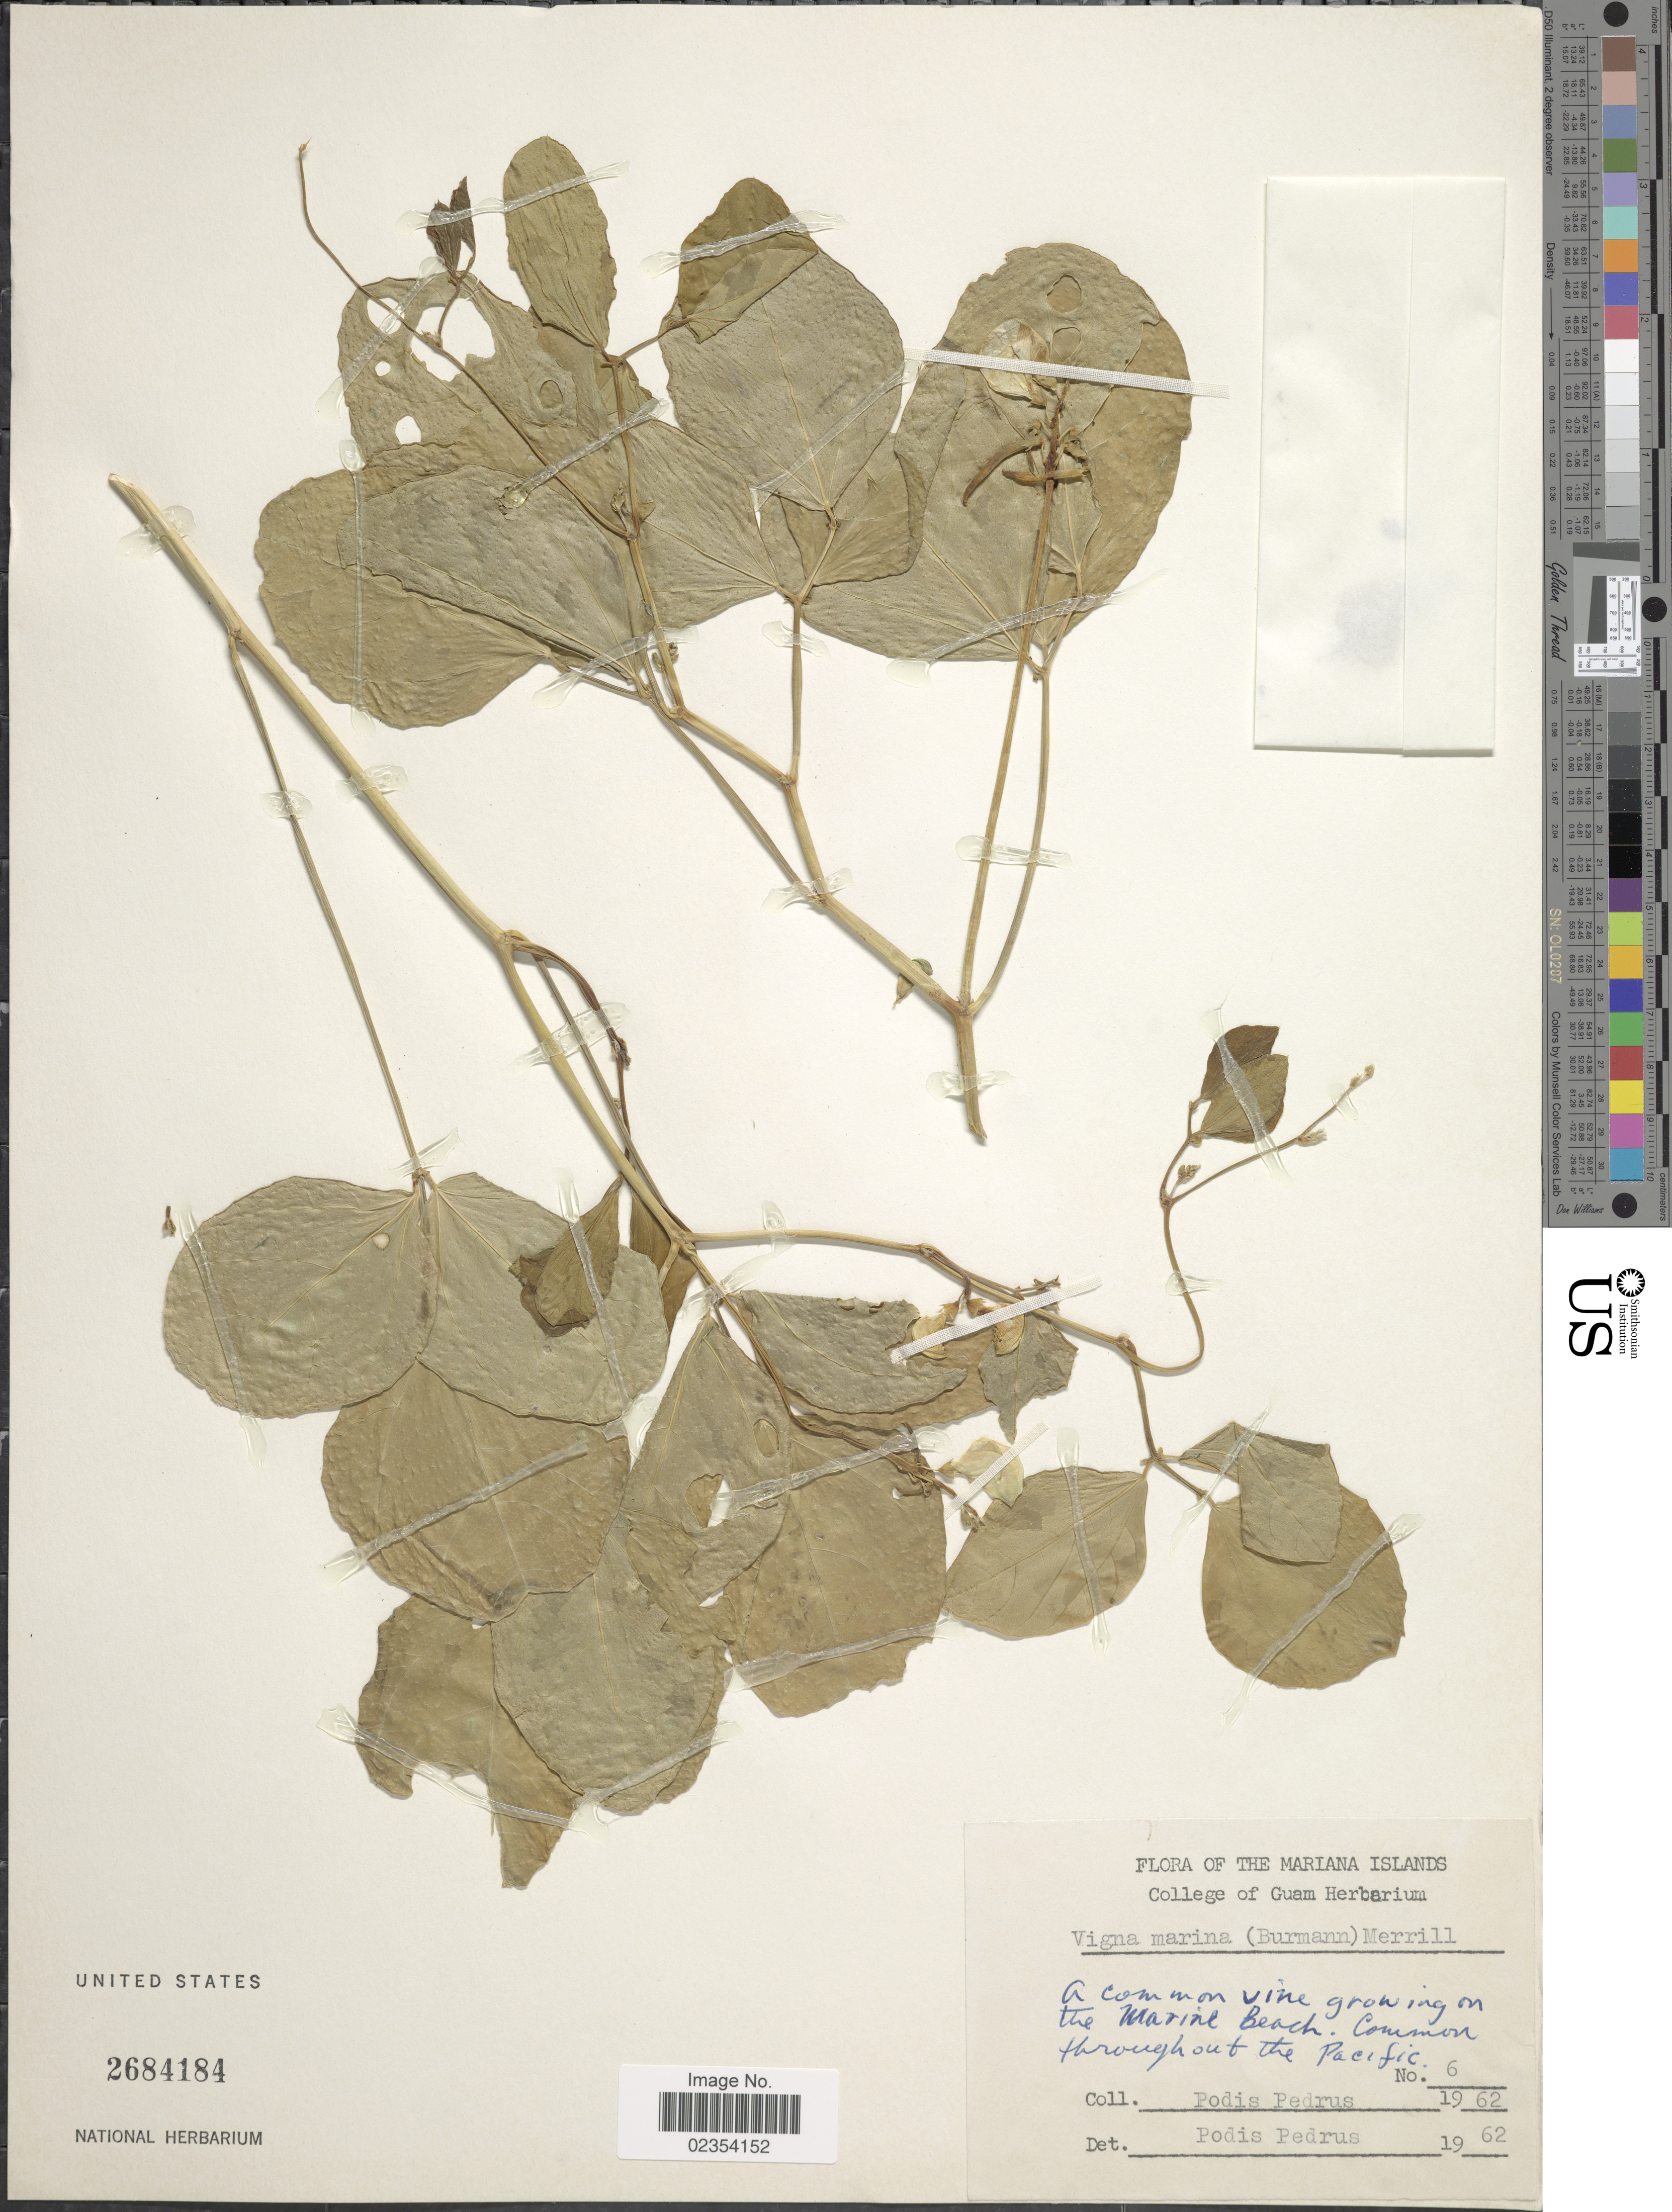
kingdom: Plantae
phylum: Tracheophyta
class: Magnoliopsida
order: Fabales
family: Fabaceae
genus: Vigna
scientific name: Vigna marina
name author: (Burm.) Merr.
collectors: P. Pedrus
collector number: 6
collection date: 1962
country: Northern Mariana Islands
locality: The Mariana Islands, in the Marine Beach, common throughout the Pacific.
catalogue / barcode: US 2684184